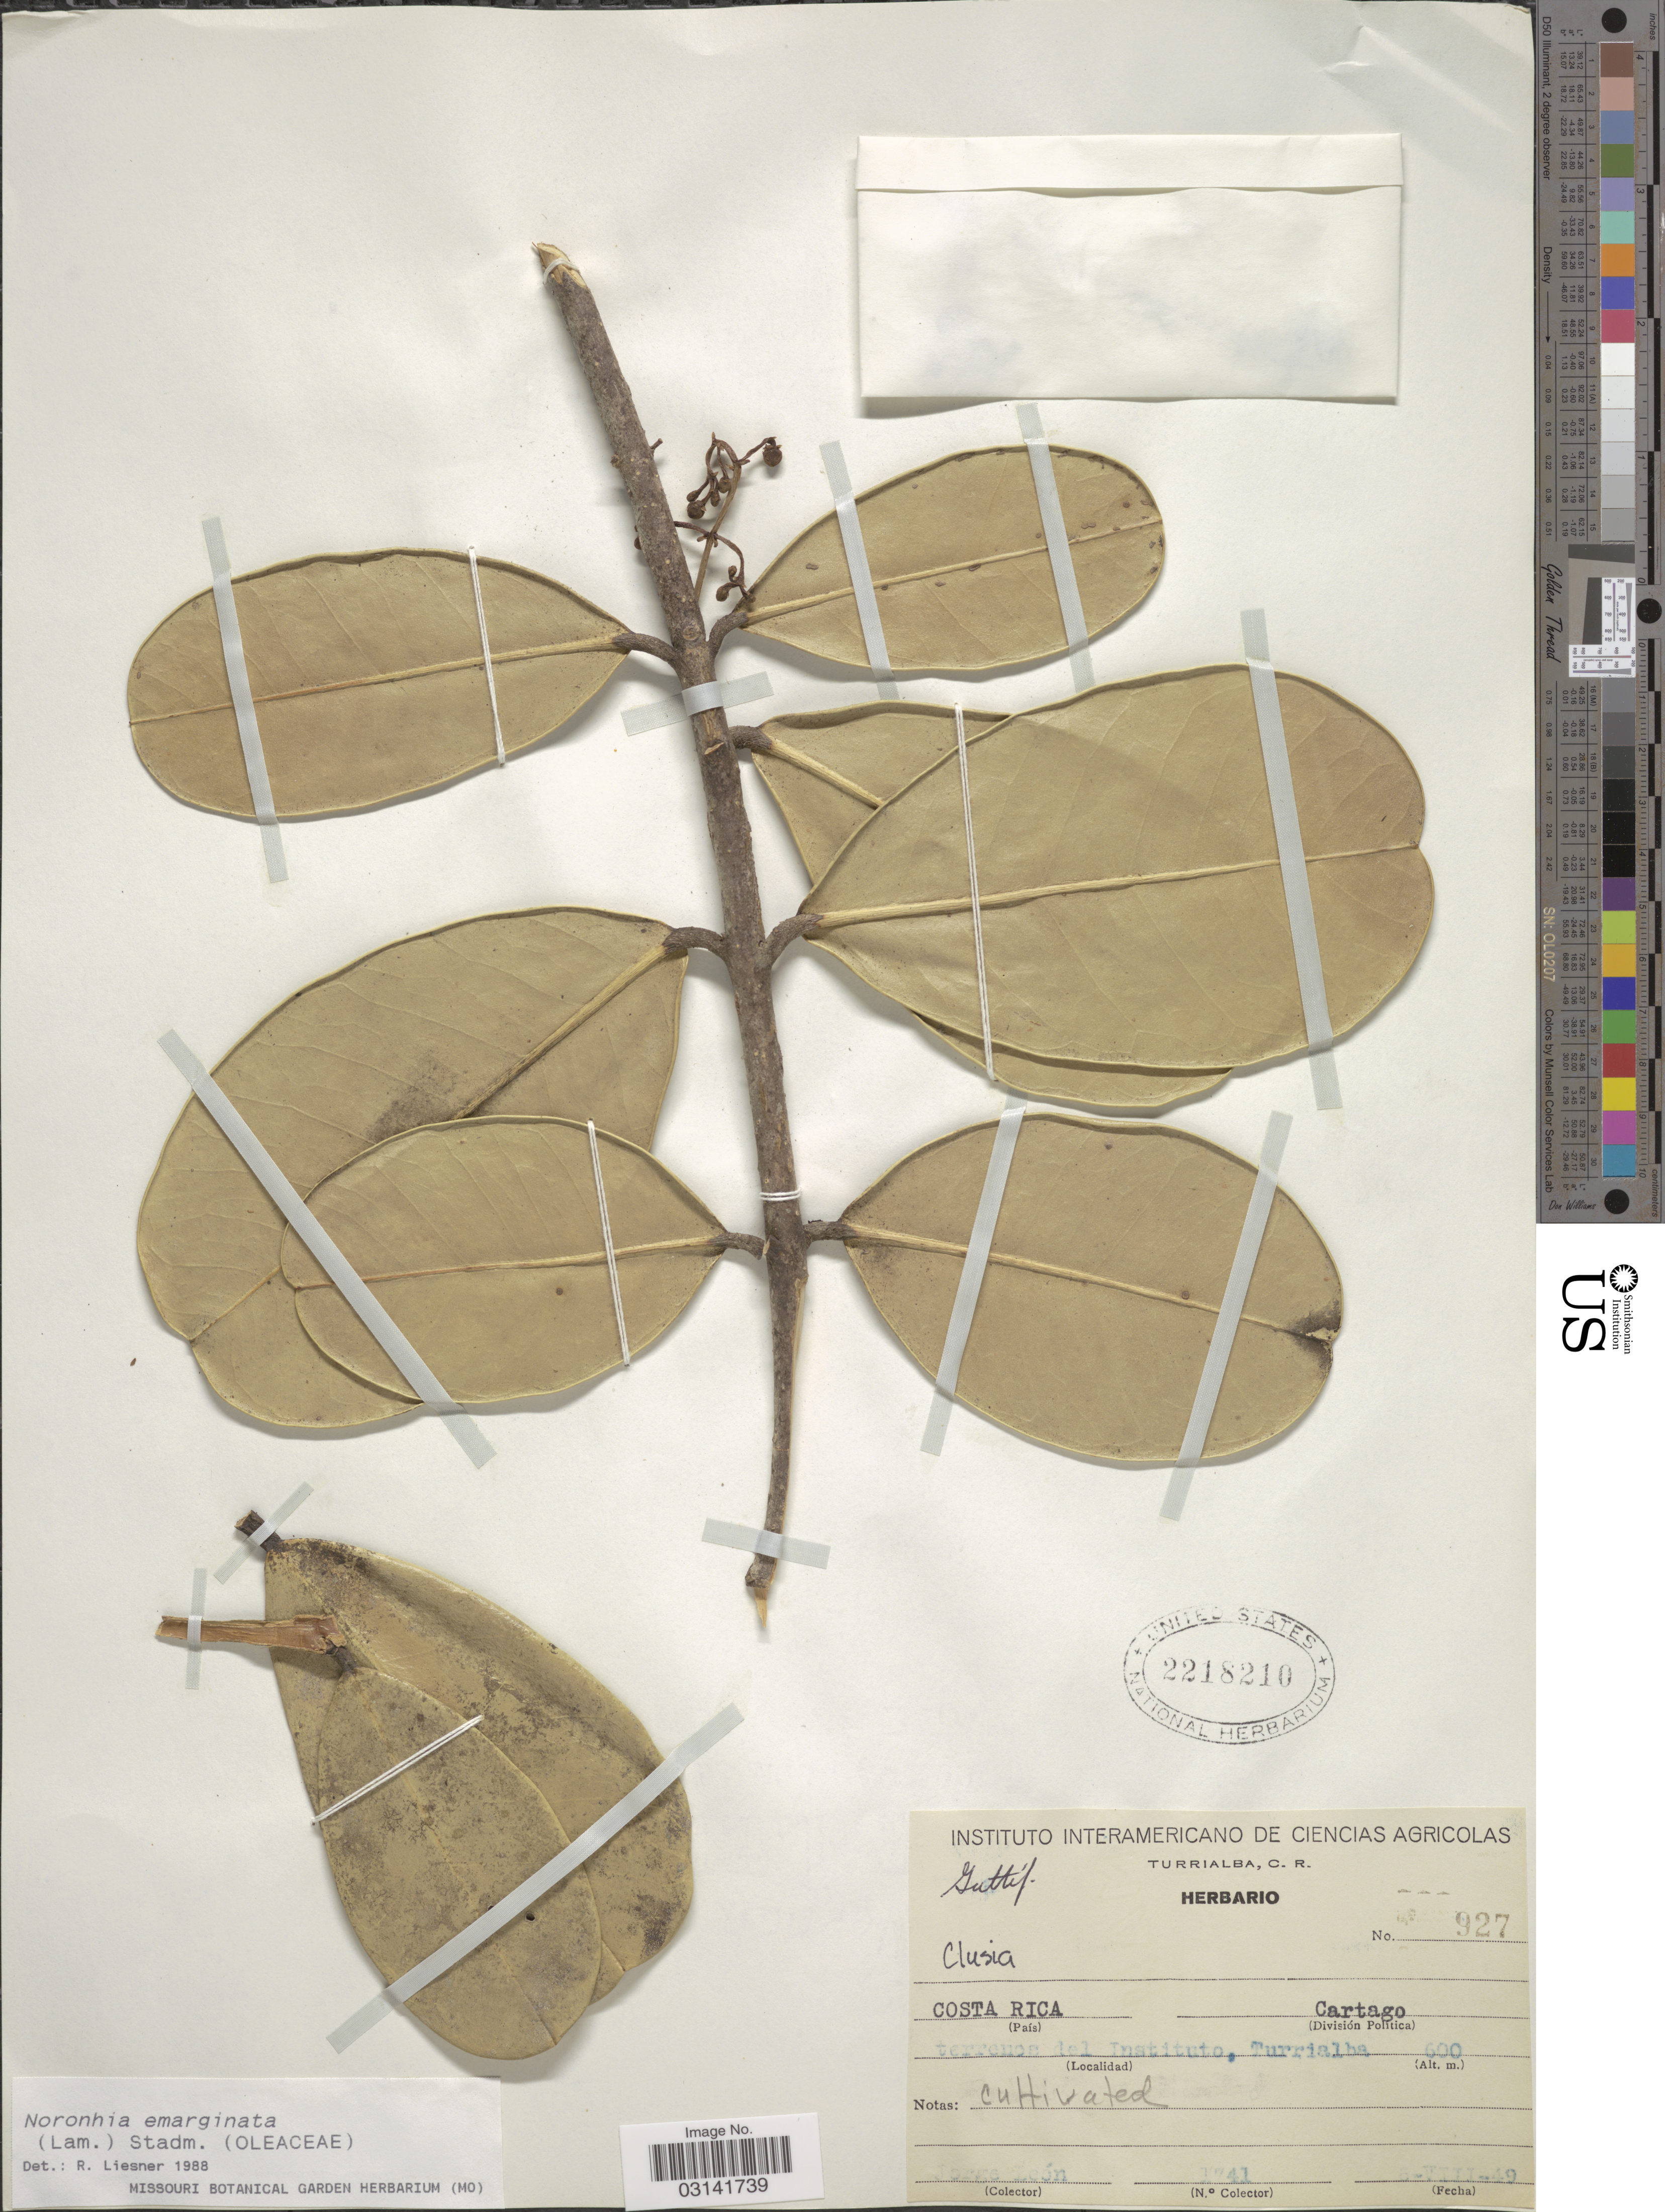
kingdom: Plantae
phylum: Tracheophyta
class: Magnoliopsida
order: Lamiales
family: Oleaceae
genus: Noronhia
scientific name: Noronhia emarginata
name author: (Lam.) Thouars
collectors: J. León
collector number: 927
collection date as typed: Transcribed d/m/y: 6/8/49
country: Costa Rica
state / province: Cartago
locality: Terrena del Instituto, Turrialba.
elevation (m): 600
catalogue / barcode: US 2218210